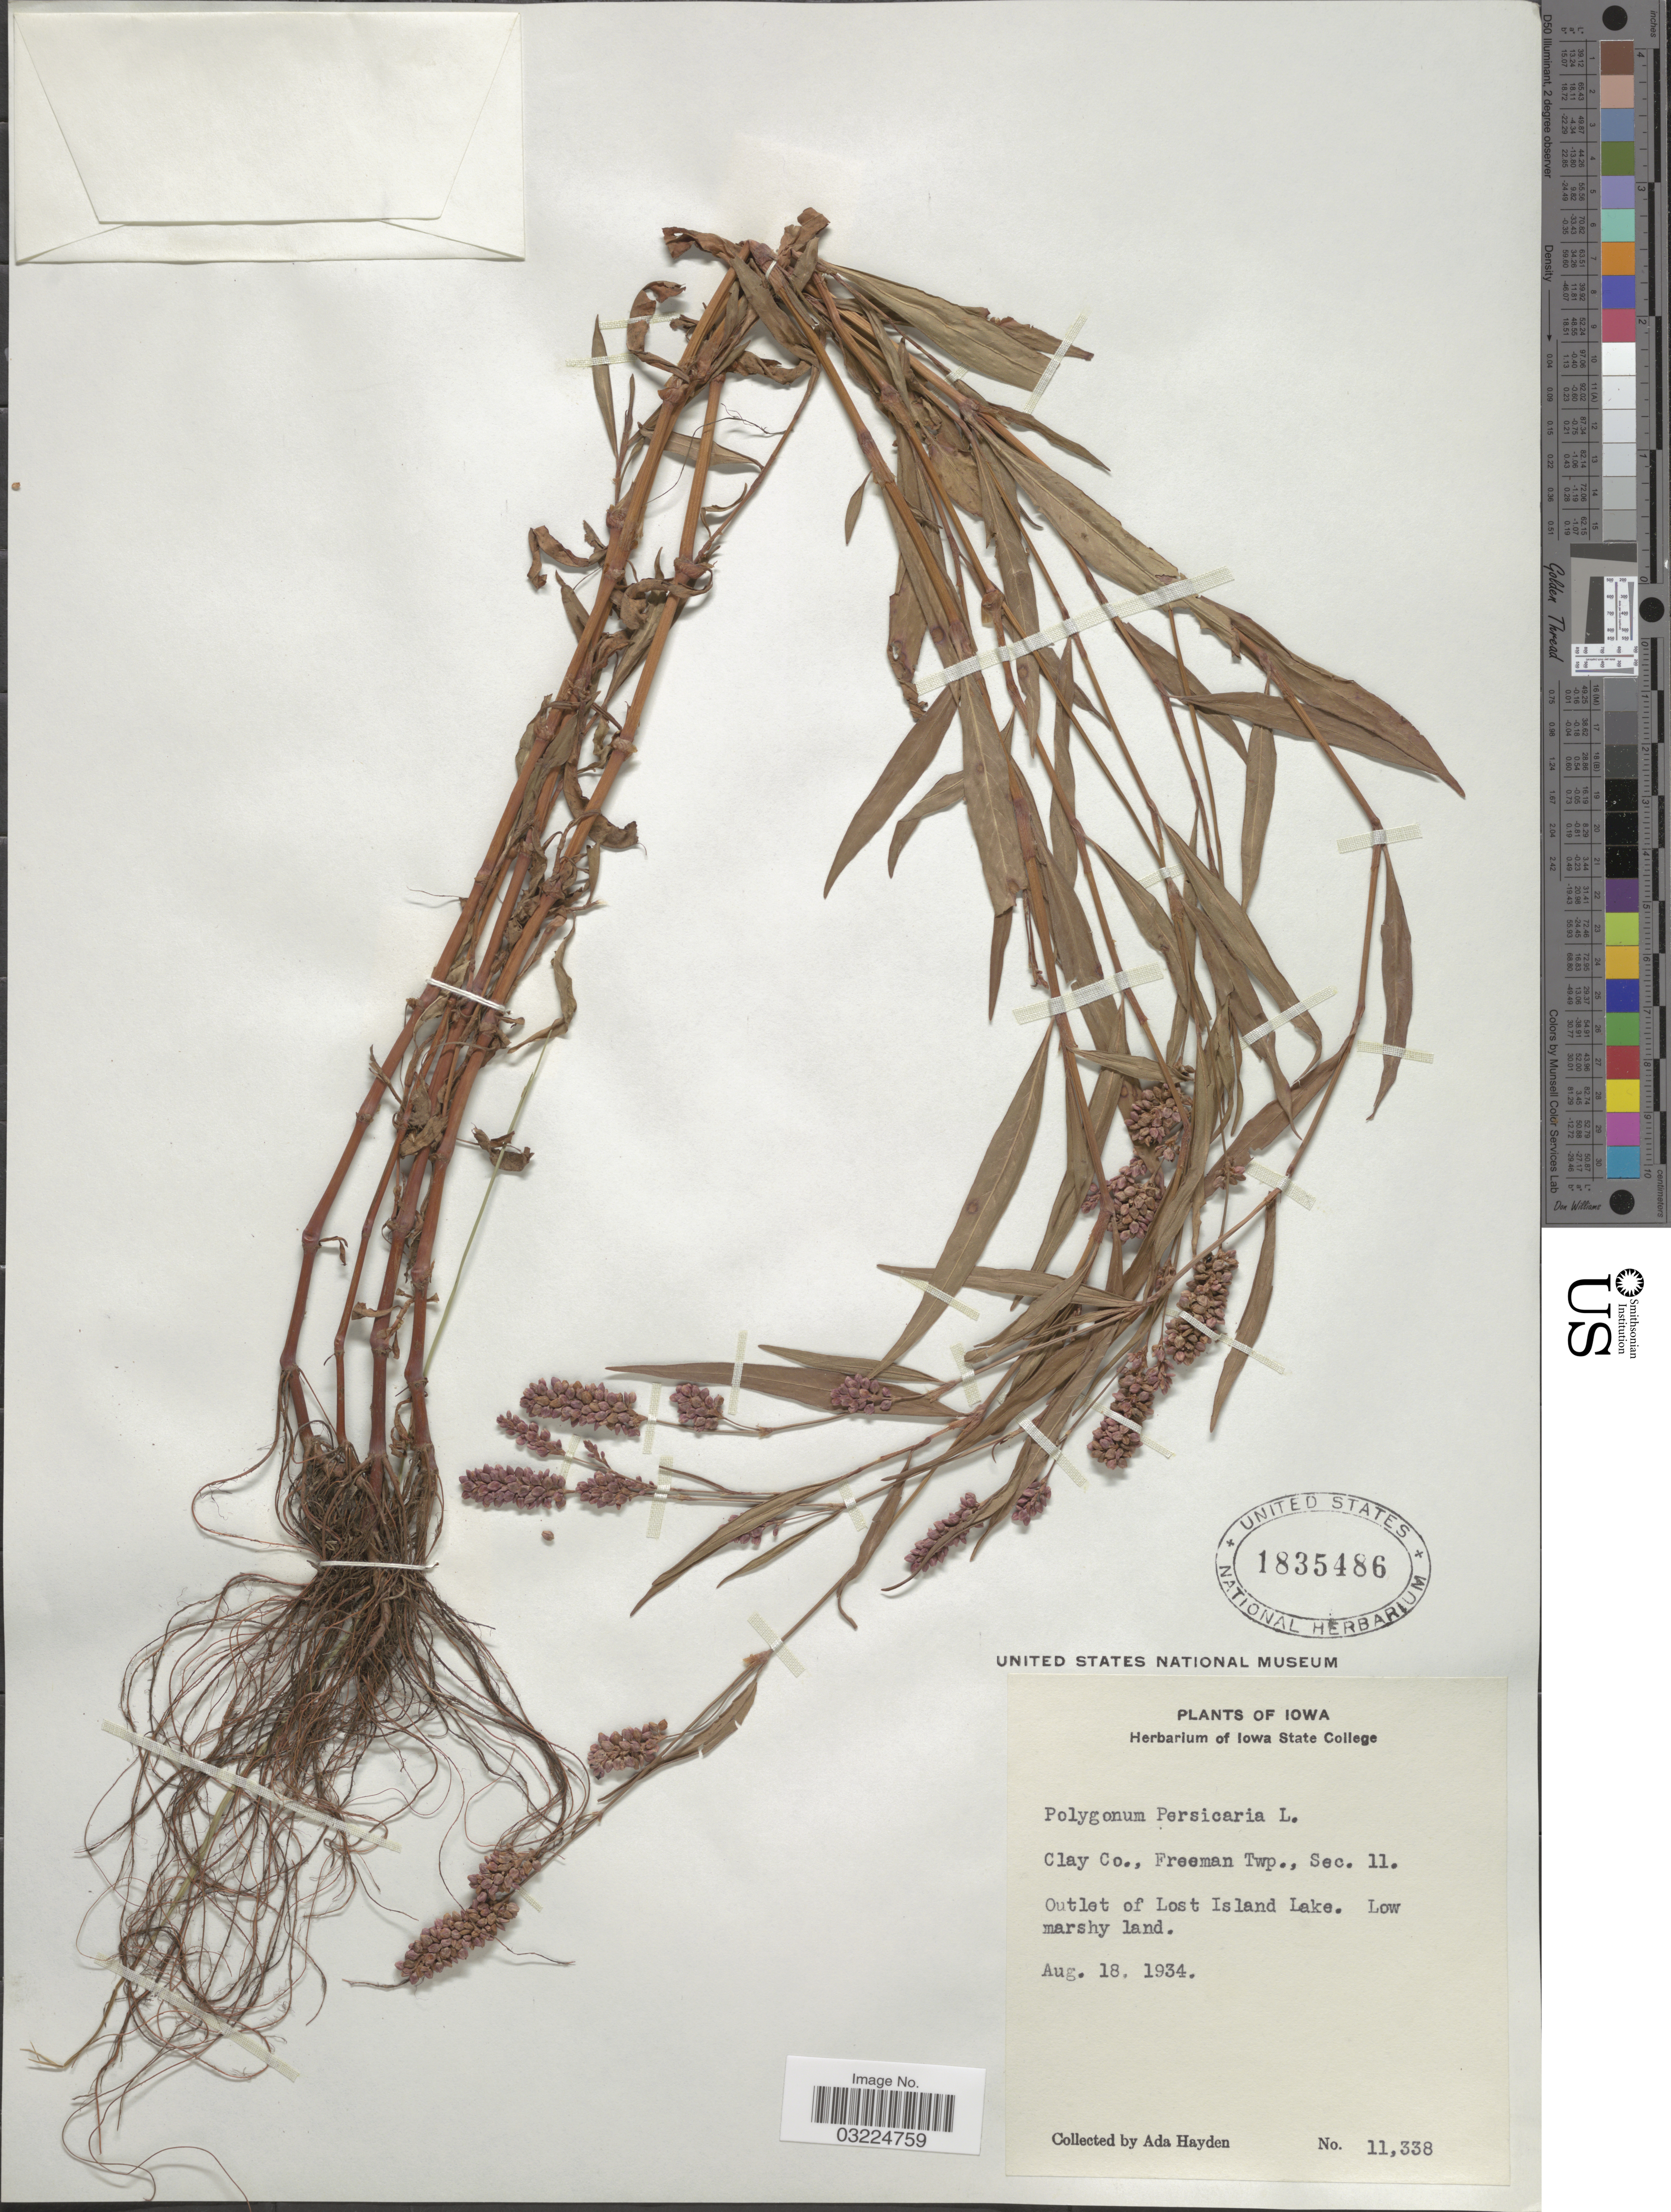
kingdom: Plantae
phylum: Tracheophyta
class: Magnoliopsida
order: Caryophyllales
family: Polygonaceae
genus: Persicaria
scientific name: Persicaria maculosa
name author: S.F. Gray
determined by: Atha, D. E.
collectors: Ada Hayden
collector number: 11338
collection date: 1934-08-18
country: United States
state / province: Iowa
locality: Clay Co., Freeman Twp., Sec. 11. Outlet of Lost Island Lake.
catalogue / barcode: US 1835486